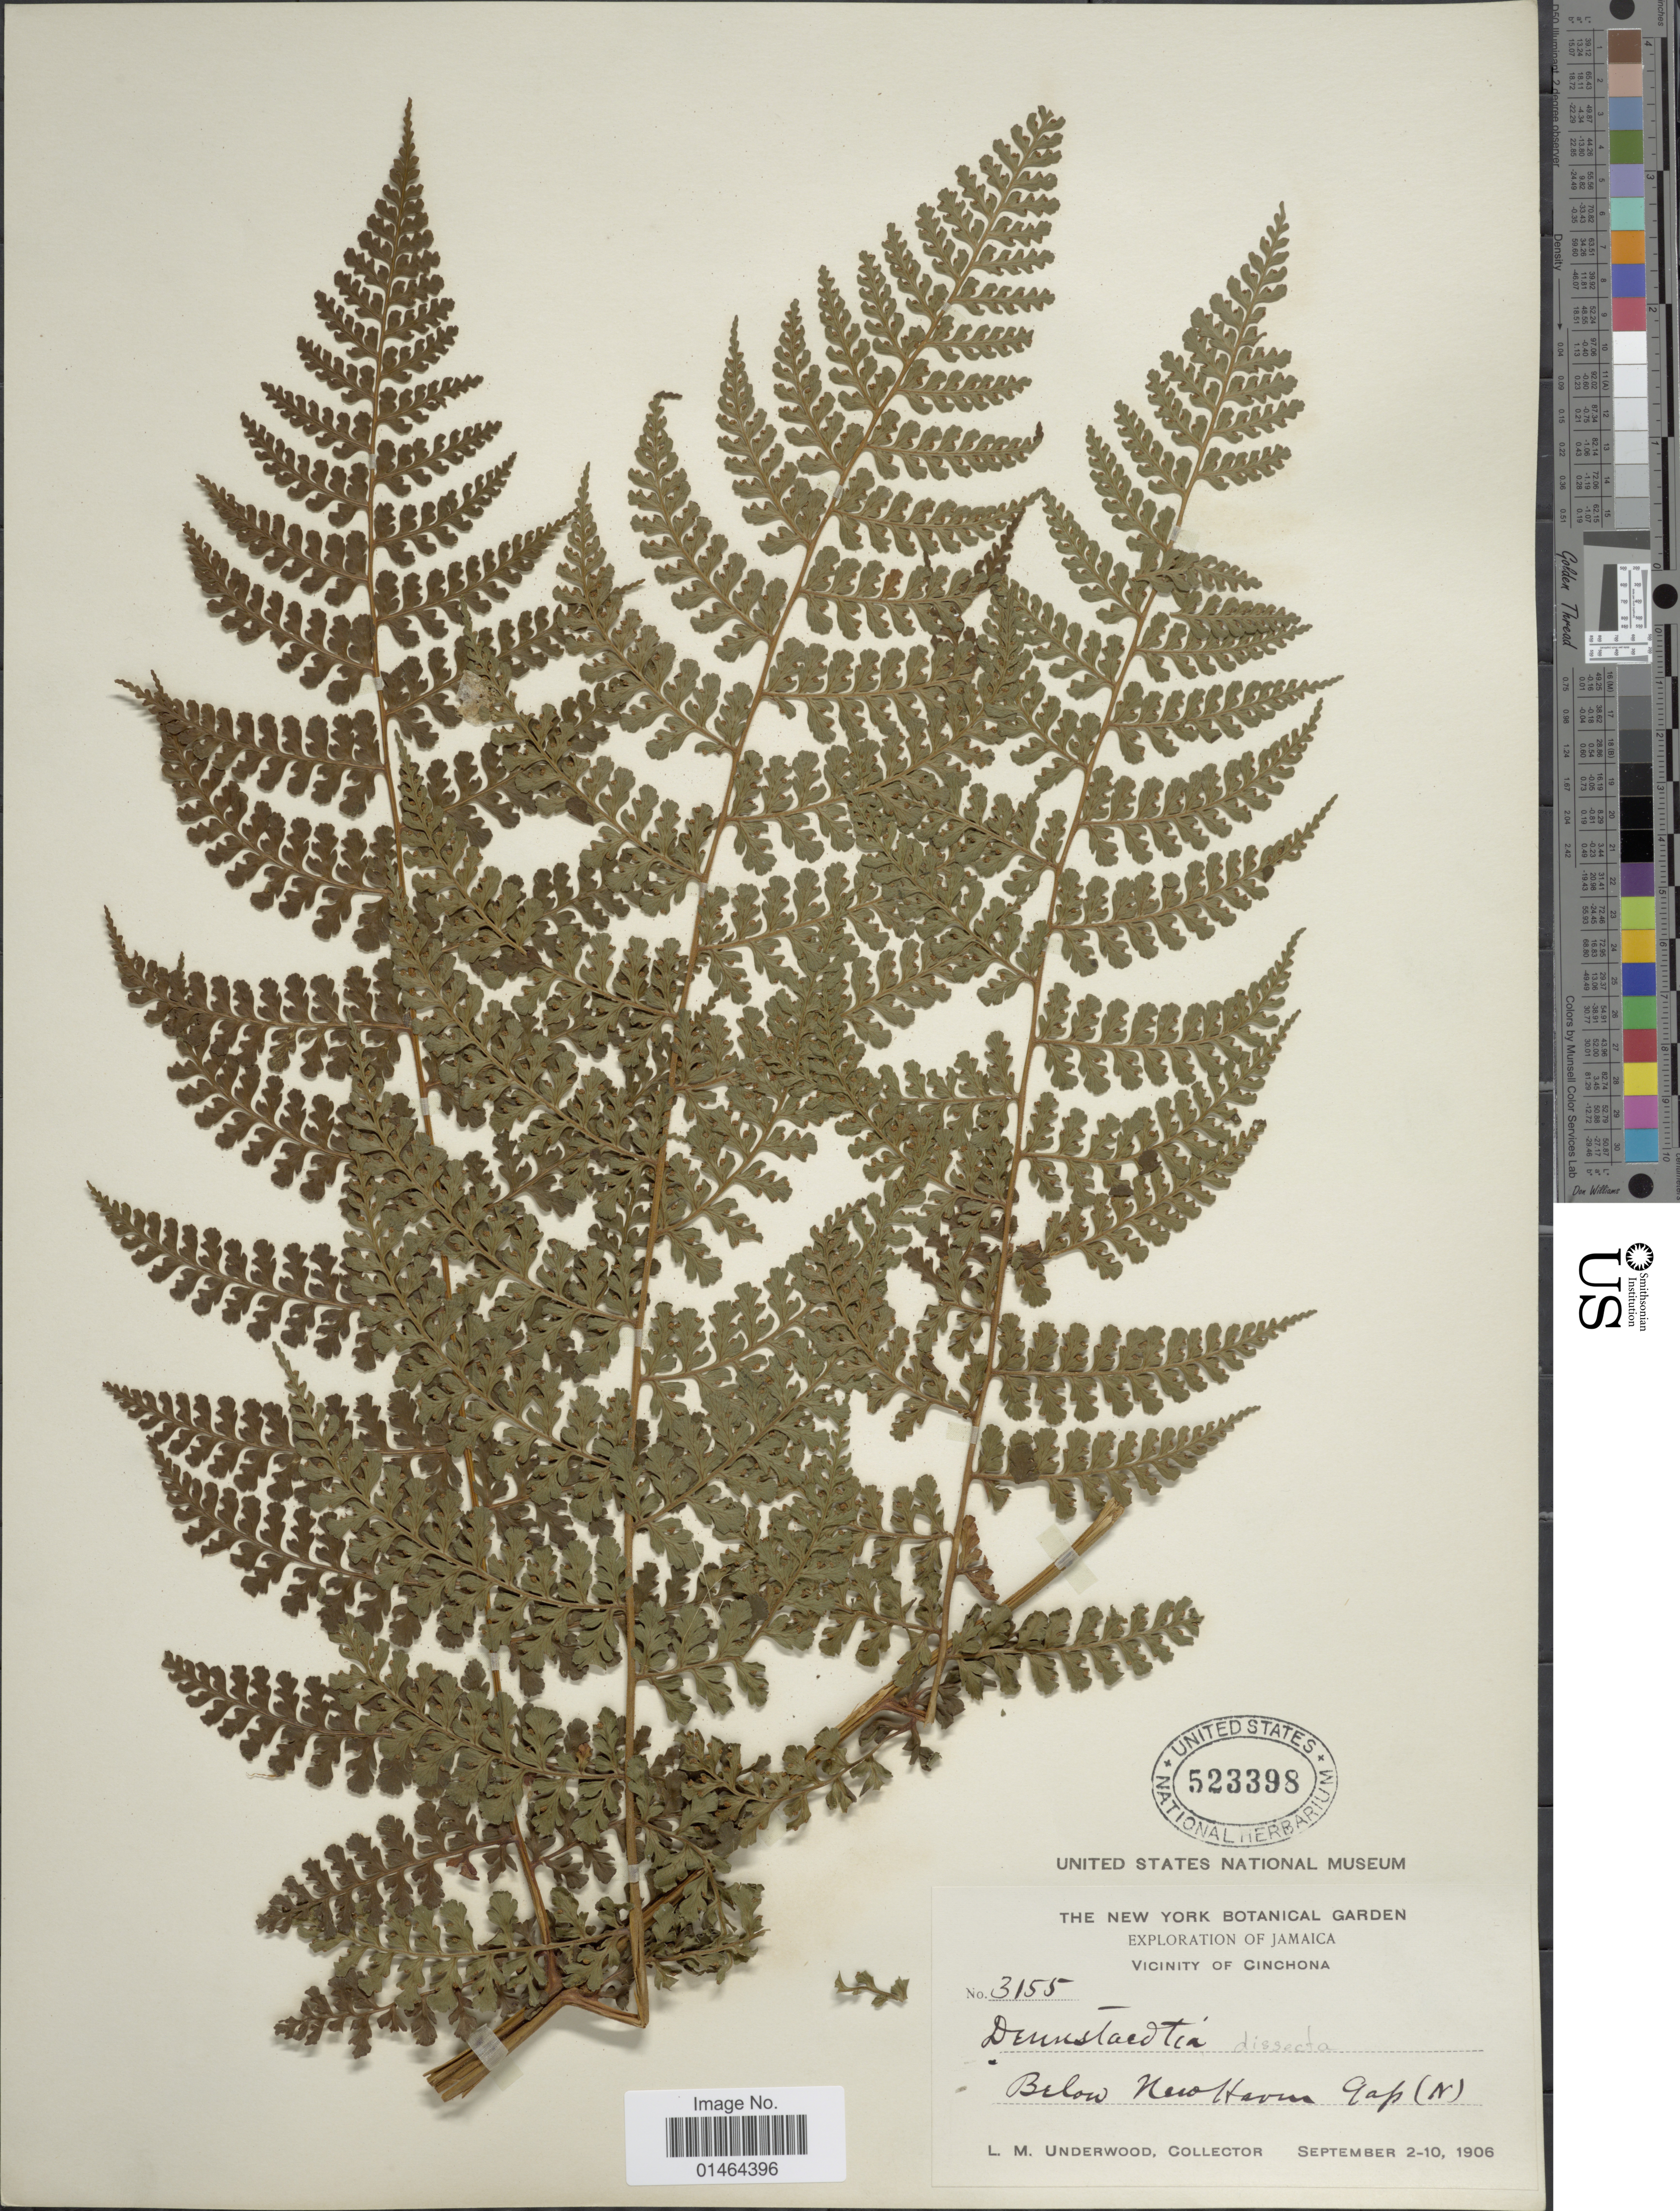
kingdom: Plantae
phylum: Tracheophyta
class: Polypodiopsida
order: Polypodiales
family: Dennstaedtiaceae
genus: Dennstaedtia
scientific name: Dennstaedtia cornuta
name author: (Kaulf.) Mett.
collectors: L. M. Underwood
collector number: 3155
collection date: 1906-09-02/1906-09-10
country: Jamaica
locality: Vicinity of Cinchona. Below New Haven Gap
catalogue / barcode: US 523398